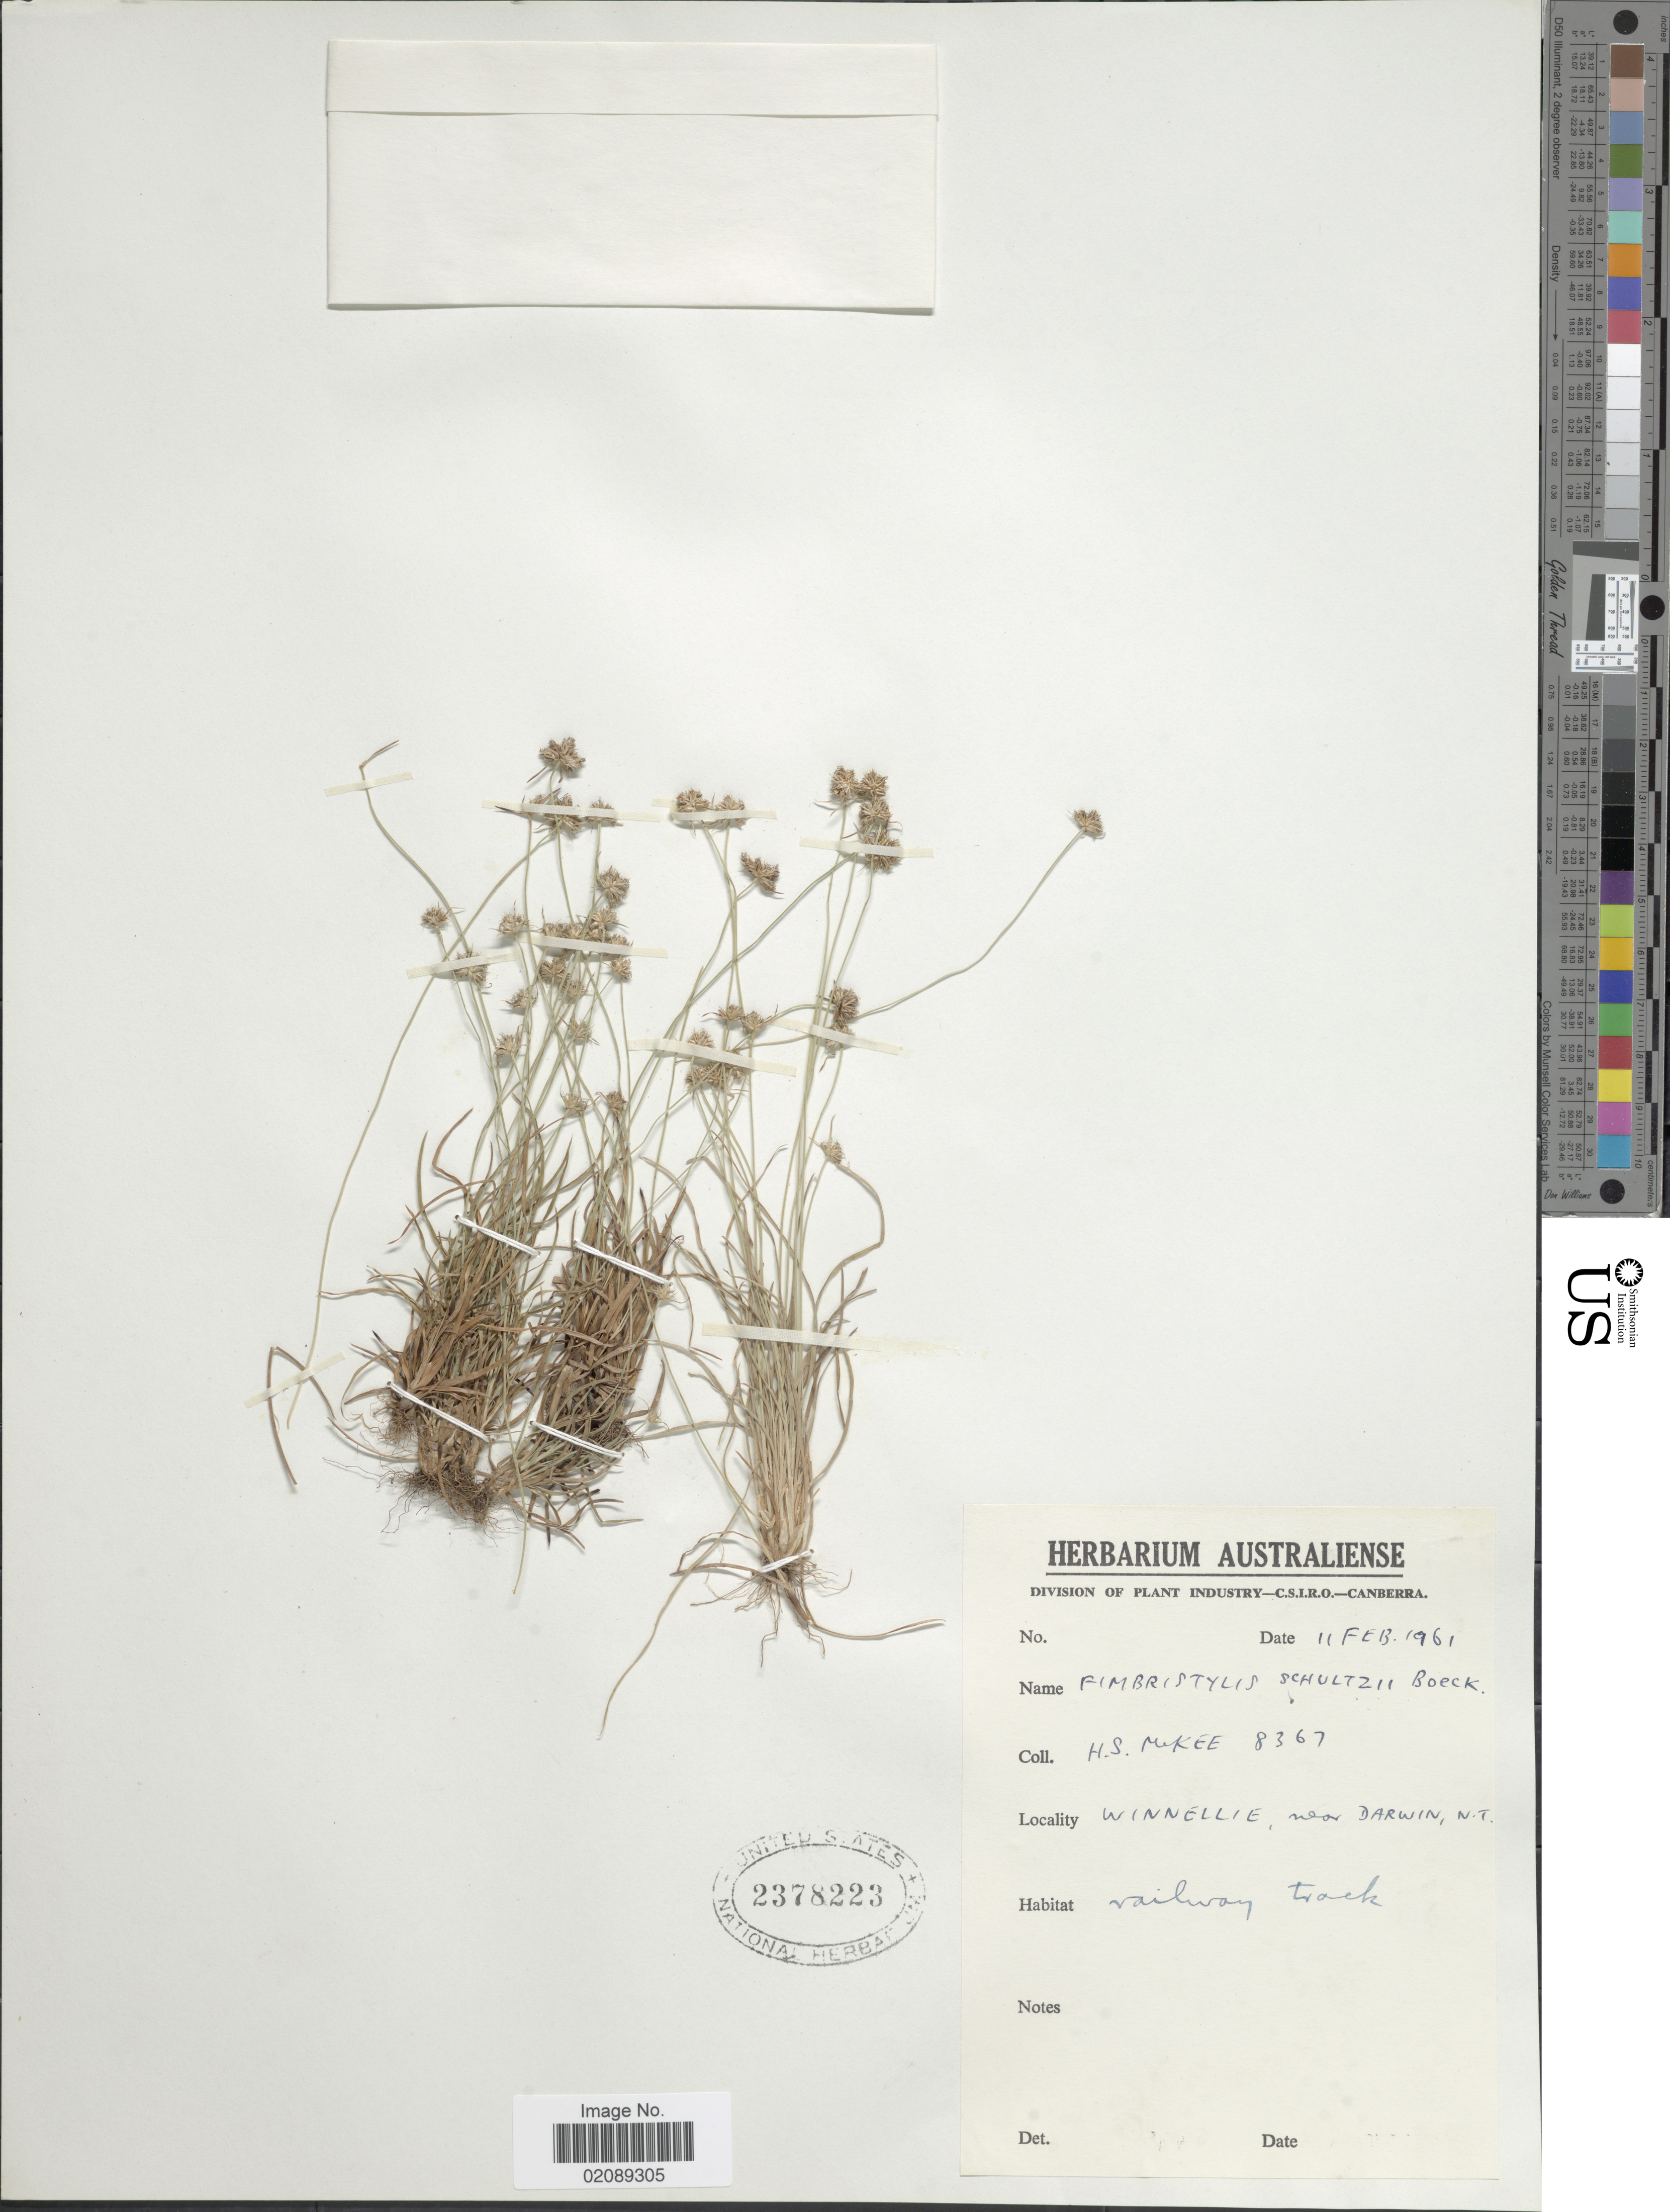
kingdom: Plantae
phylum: Tracheophyta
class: Liliopsida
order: Poales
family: Cyperaceae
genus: Fimbristylis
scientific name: Fimbristylis schultzii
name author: Boeckeler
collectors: H. S. McKee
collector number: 8367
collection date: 1961-02-11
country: Australia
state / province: Northern Territory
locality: Winnellie, near Darwin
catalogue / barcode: US 2378223